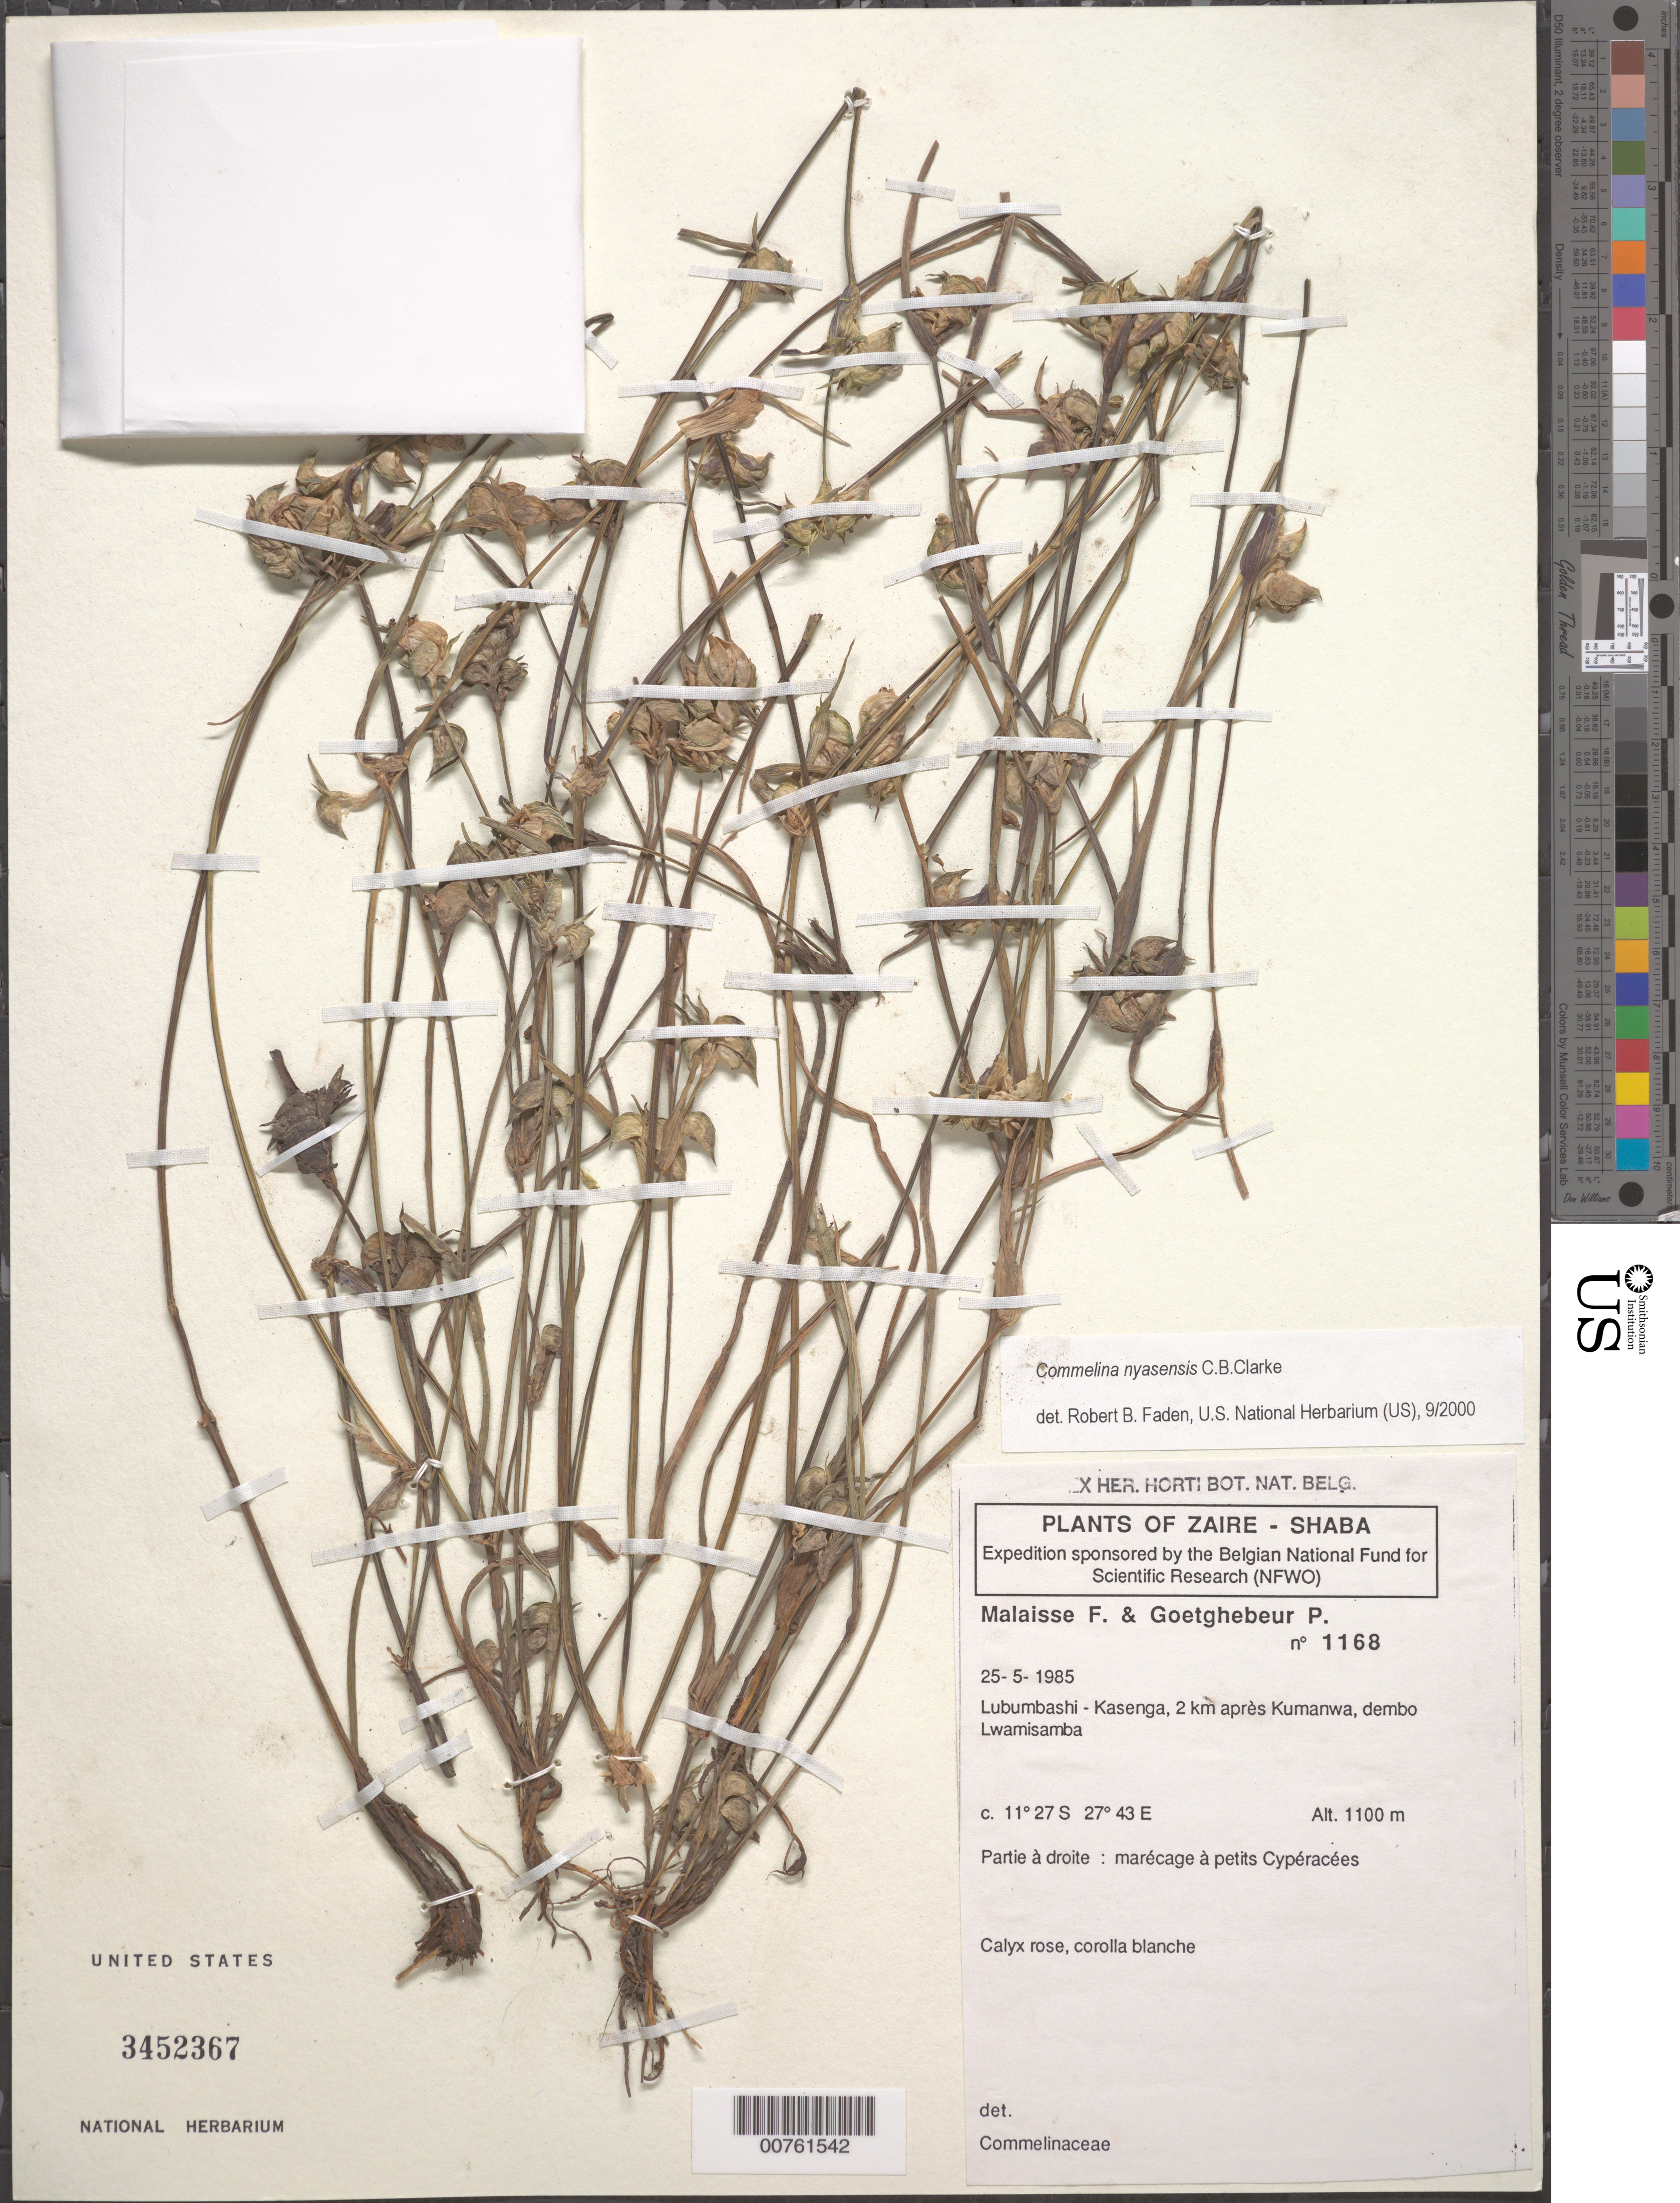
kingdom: Plantae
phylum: Tracheophyta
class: Liliopsida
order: Commelinales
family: Commelinaceae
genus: Commelina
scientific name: Commelina nyasensis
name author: C.B. Clarke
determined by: Faden, Robert B., (US), Smithsonian Institution - National Museum of Natural History (UNITED STATES)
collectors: F. Malaisse & P. Goetghebeur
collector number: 1168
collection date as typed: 25 May 1985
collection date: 1985-05-25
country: Congo, Democratic Republic of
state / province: Haut-Katanga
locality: Lubumbashi8-Kasenga, 2 km apres Kumanwa, dembo Lwamisamba.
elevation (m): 1100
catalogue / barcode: US 3452367